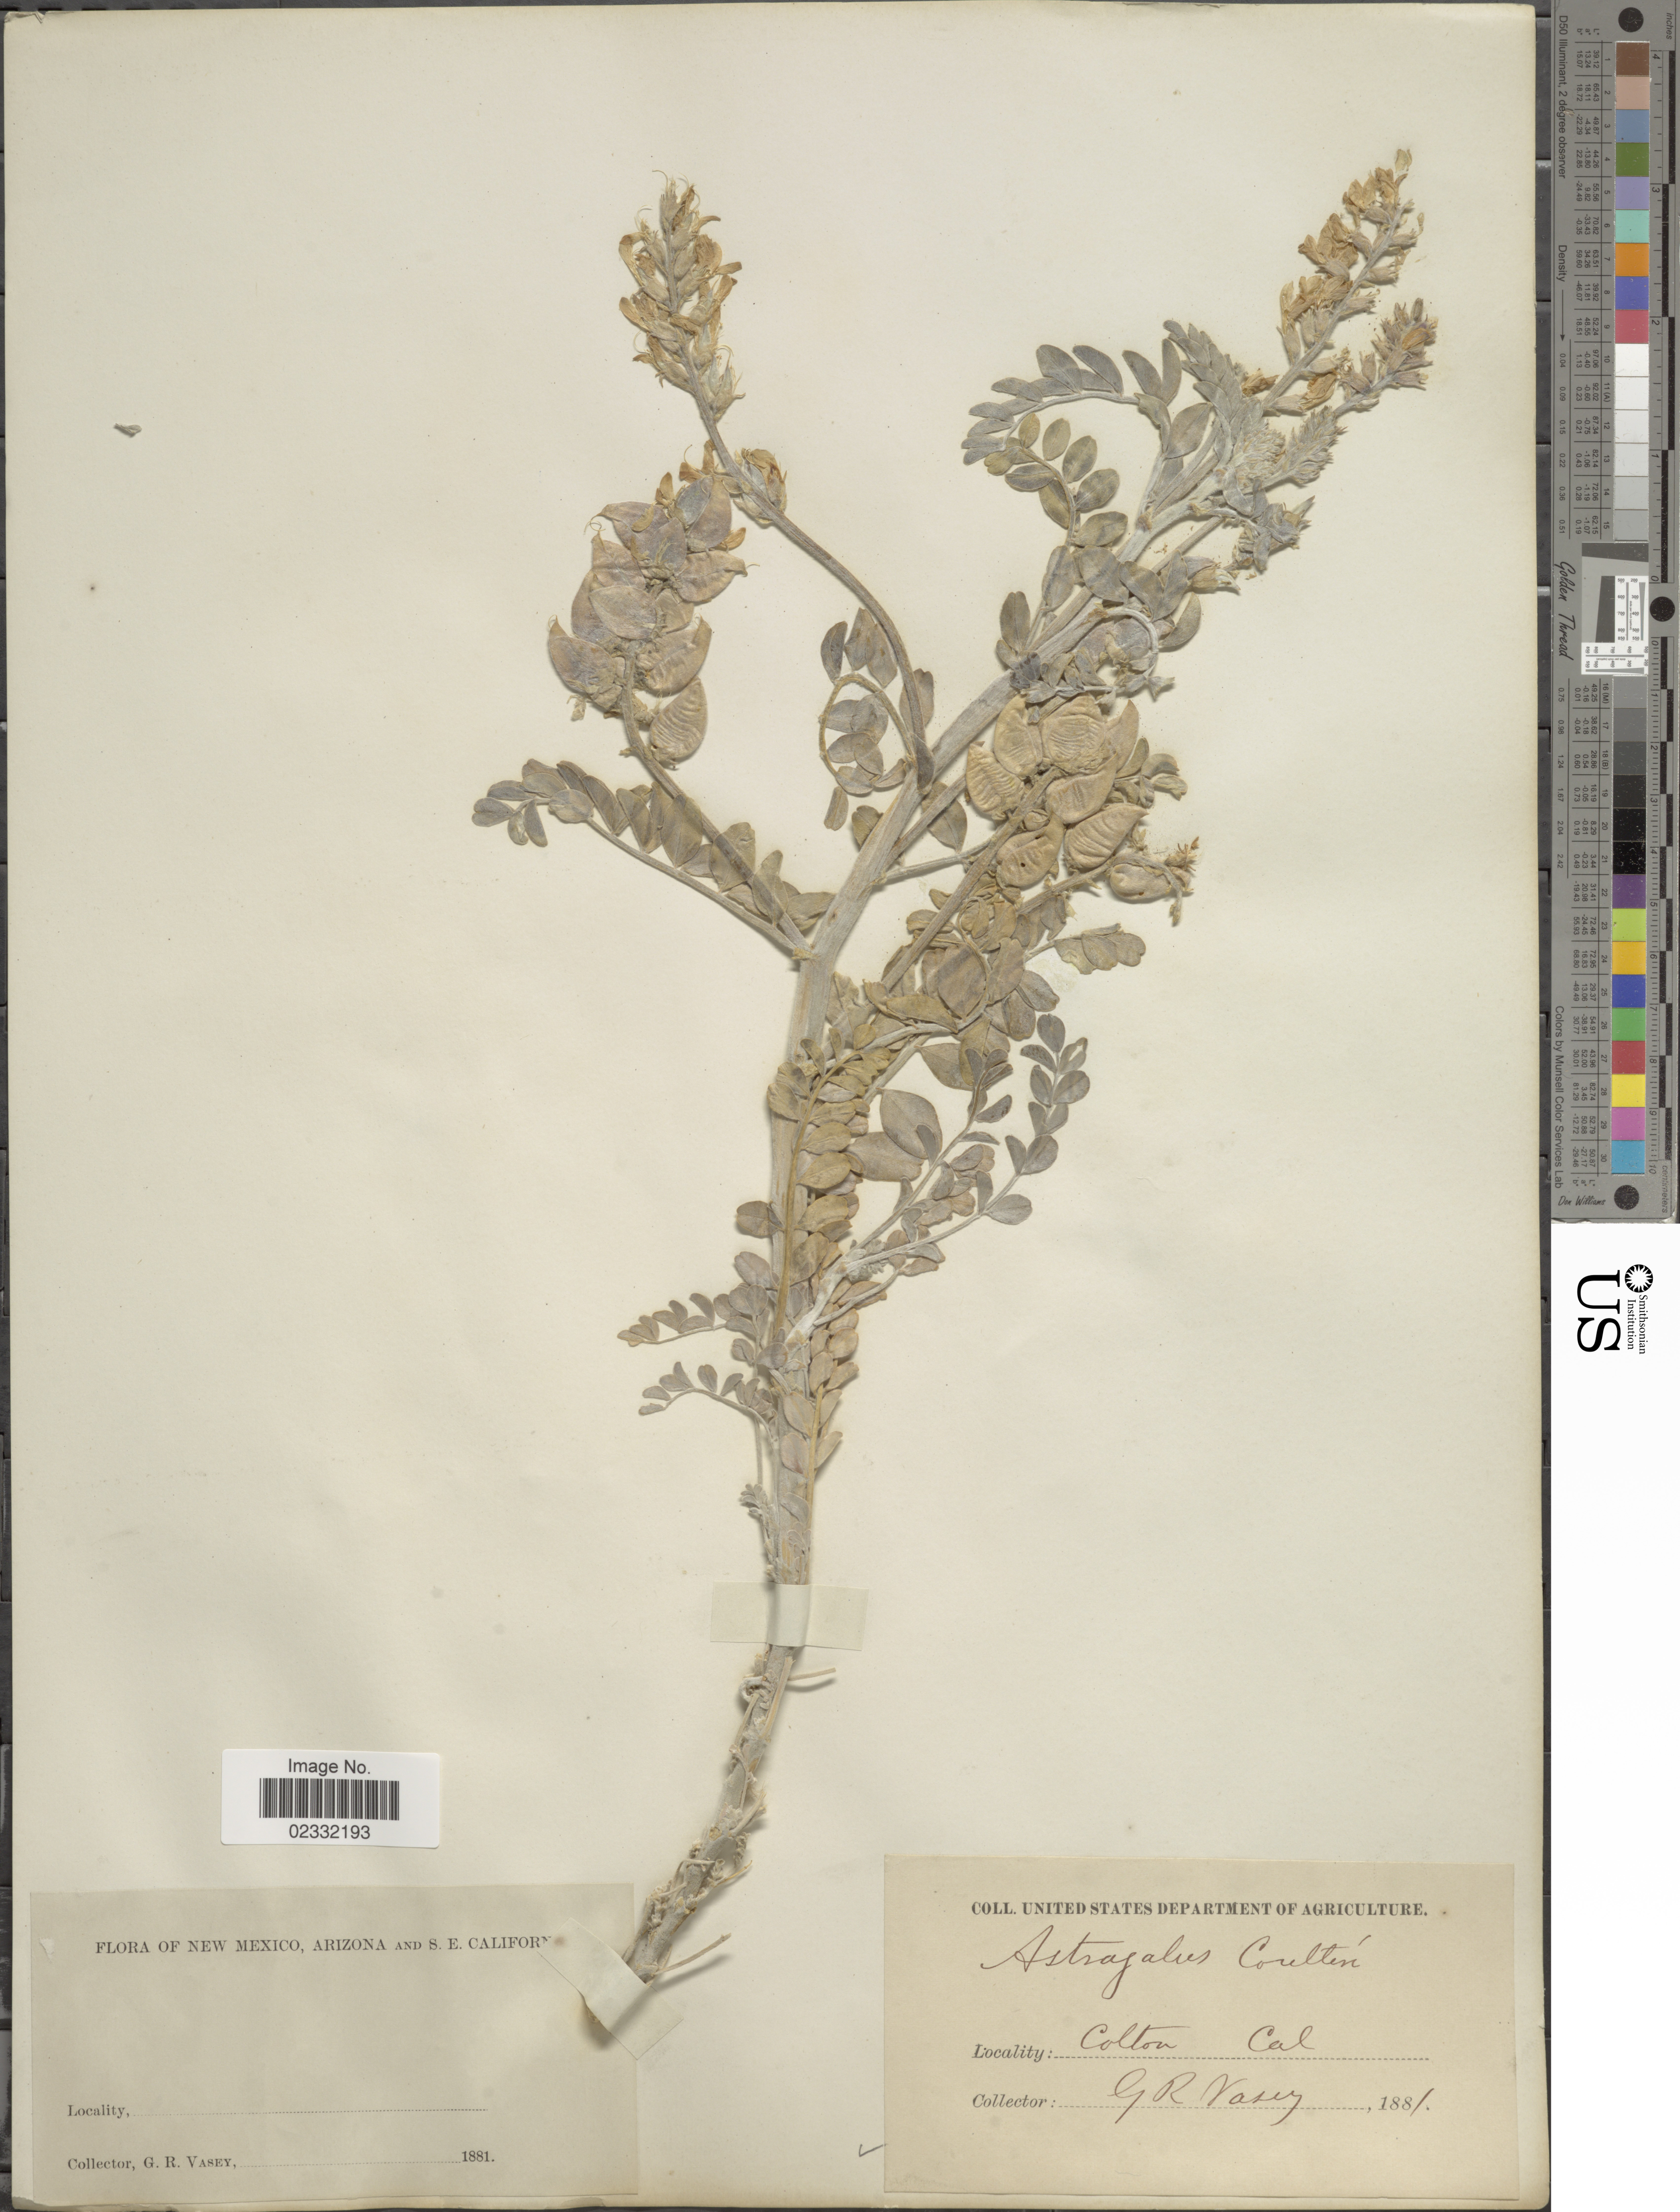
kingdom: Plantae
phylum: Tracheophyta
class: Magnoliopsida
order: Fabales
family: Fabaceae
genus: Astragalus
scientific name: Astragalus lentiginosus var. coulteri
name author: M.E. Jones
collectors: G. R. Vasey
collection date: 1881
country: United States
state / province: California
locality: Colton